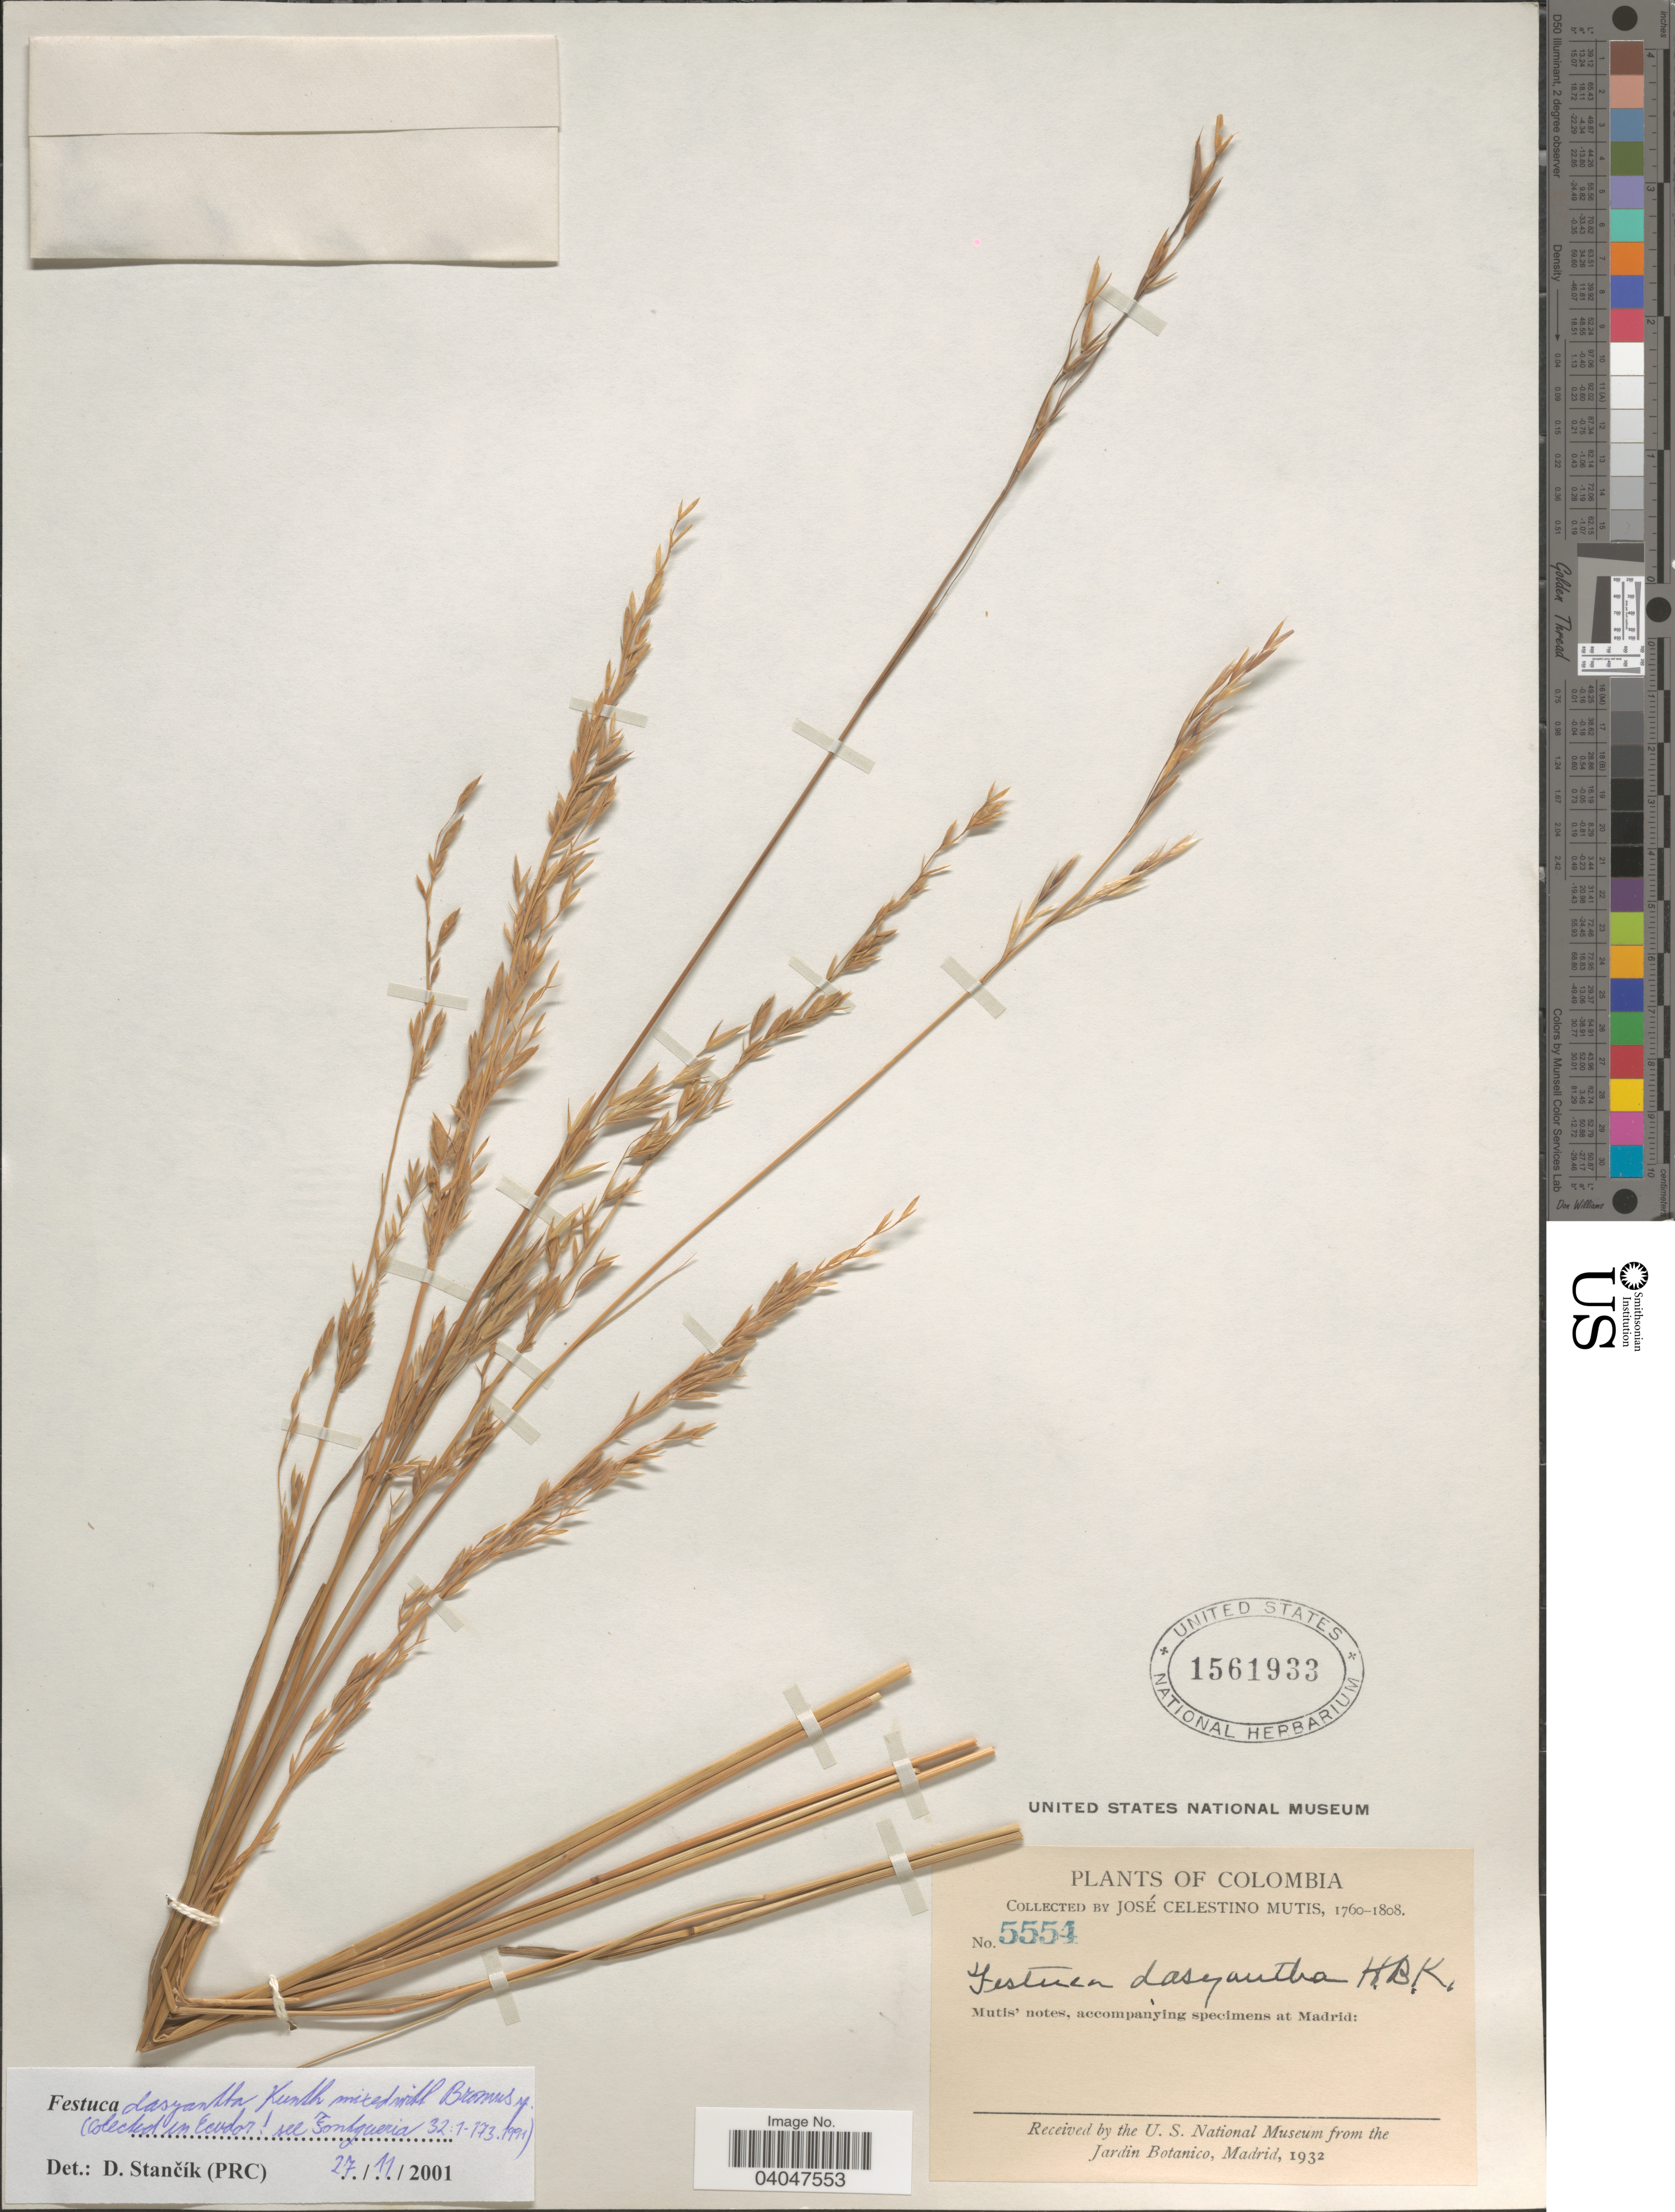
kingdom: Plantae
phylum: Tracheophyta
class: Liliopsida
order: Poales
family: Poaceae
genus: Festuca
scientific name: Festuca dasyantha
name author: Kunth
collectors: J. C. B. Mutis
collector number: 5554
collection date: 1760/1808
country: Colombia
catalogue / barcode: US 1561933